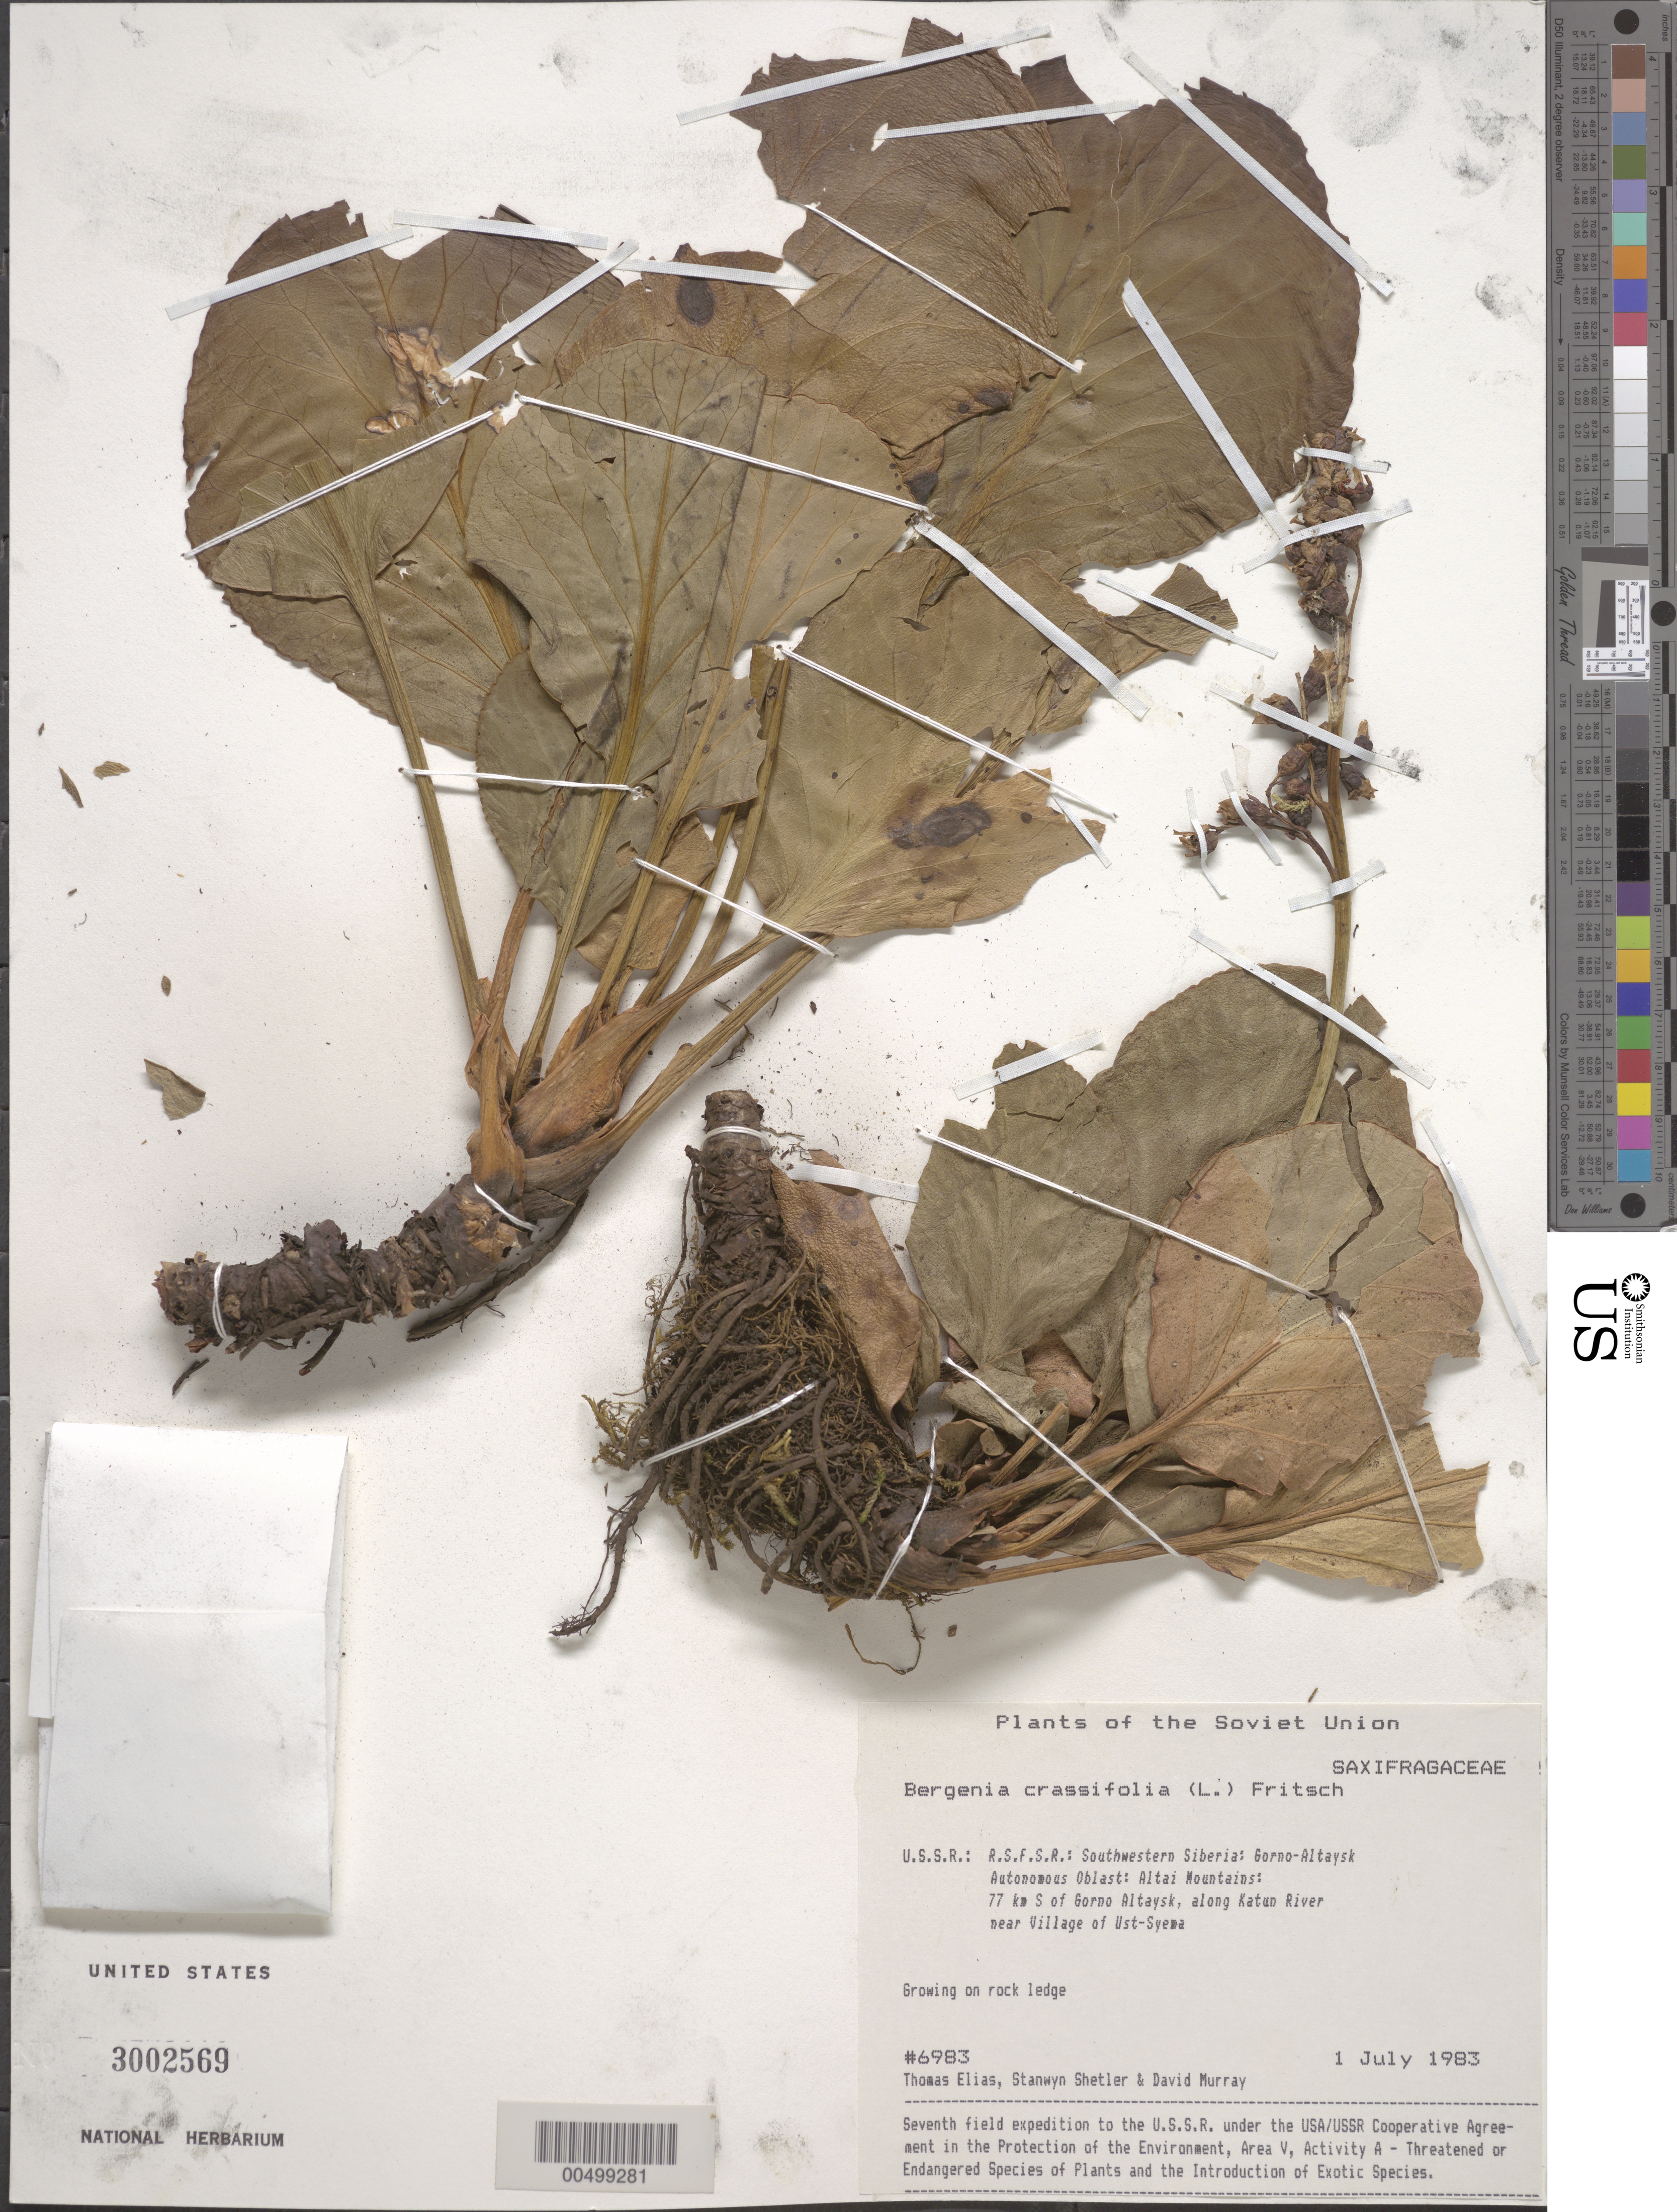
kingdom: Plantae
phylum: Tracheophyta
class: Magnoliopsida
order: Saxifragales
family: Saxifragaceae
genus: Bergenia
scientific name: Bergenia crassifolia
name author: (L.) Fritsch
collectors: T. Elias, S. Shetler & D. F. Murray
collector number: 6983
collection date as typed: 01 Jul 1983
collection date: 1983-07-01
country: Russian Federation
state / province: Altai Republic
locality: Altai Mountains, 77 km S of Gorno-Altaysk, along Katun River, near Village of Ust-Syema [Sema]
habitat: growing on rock ledge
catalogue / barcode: US 3002569